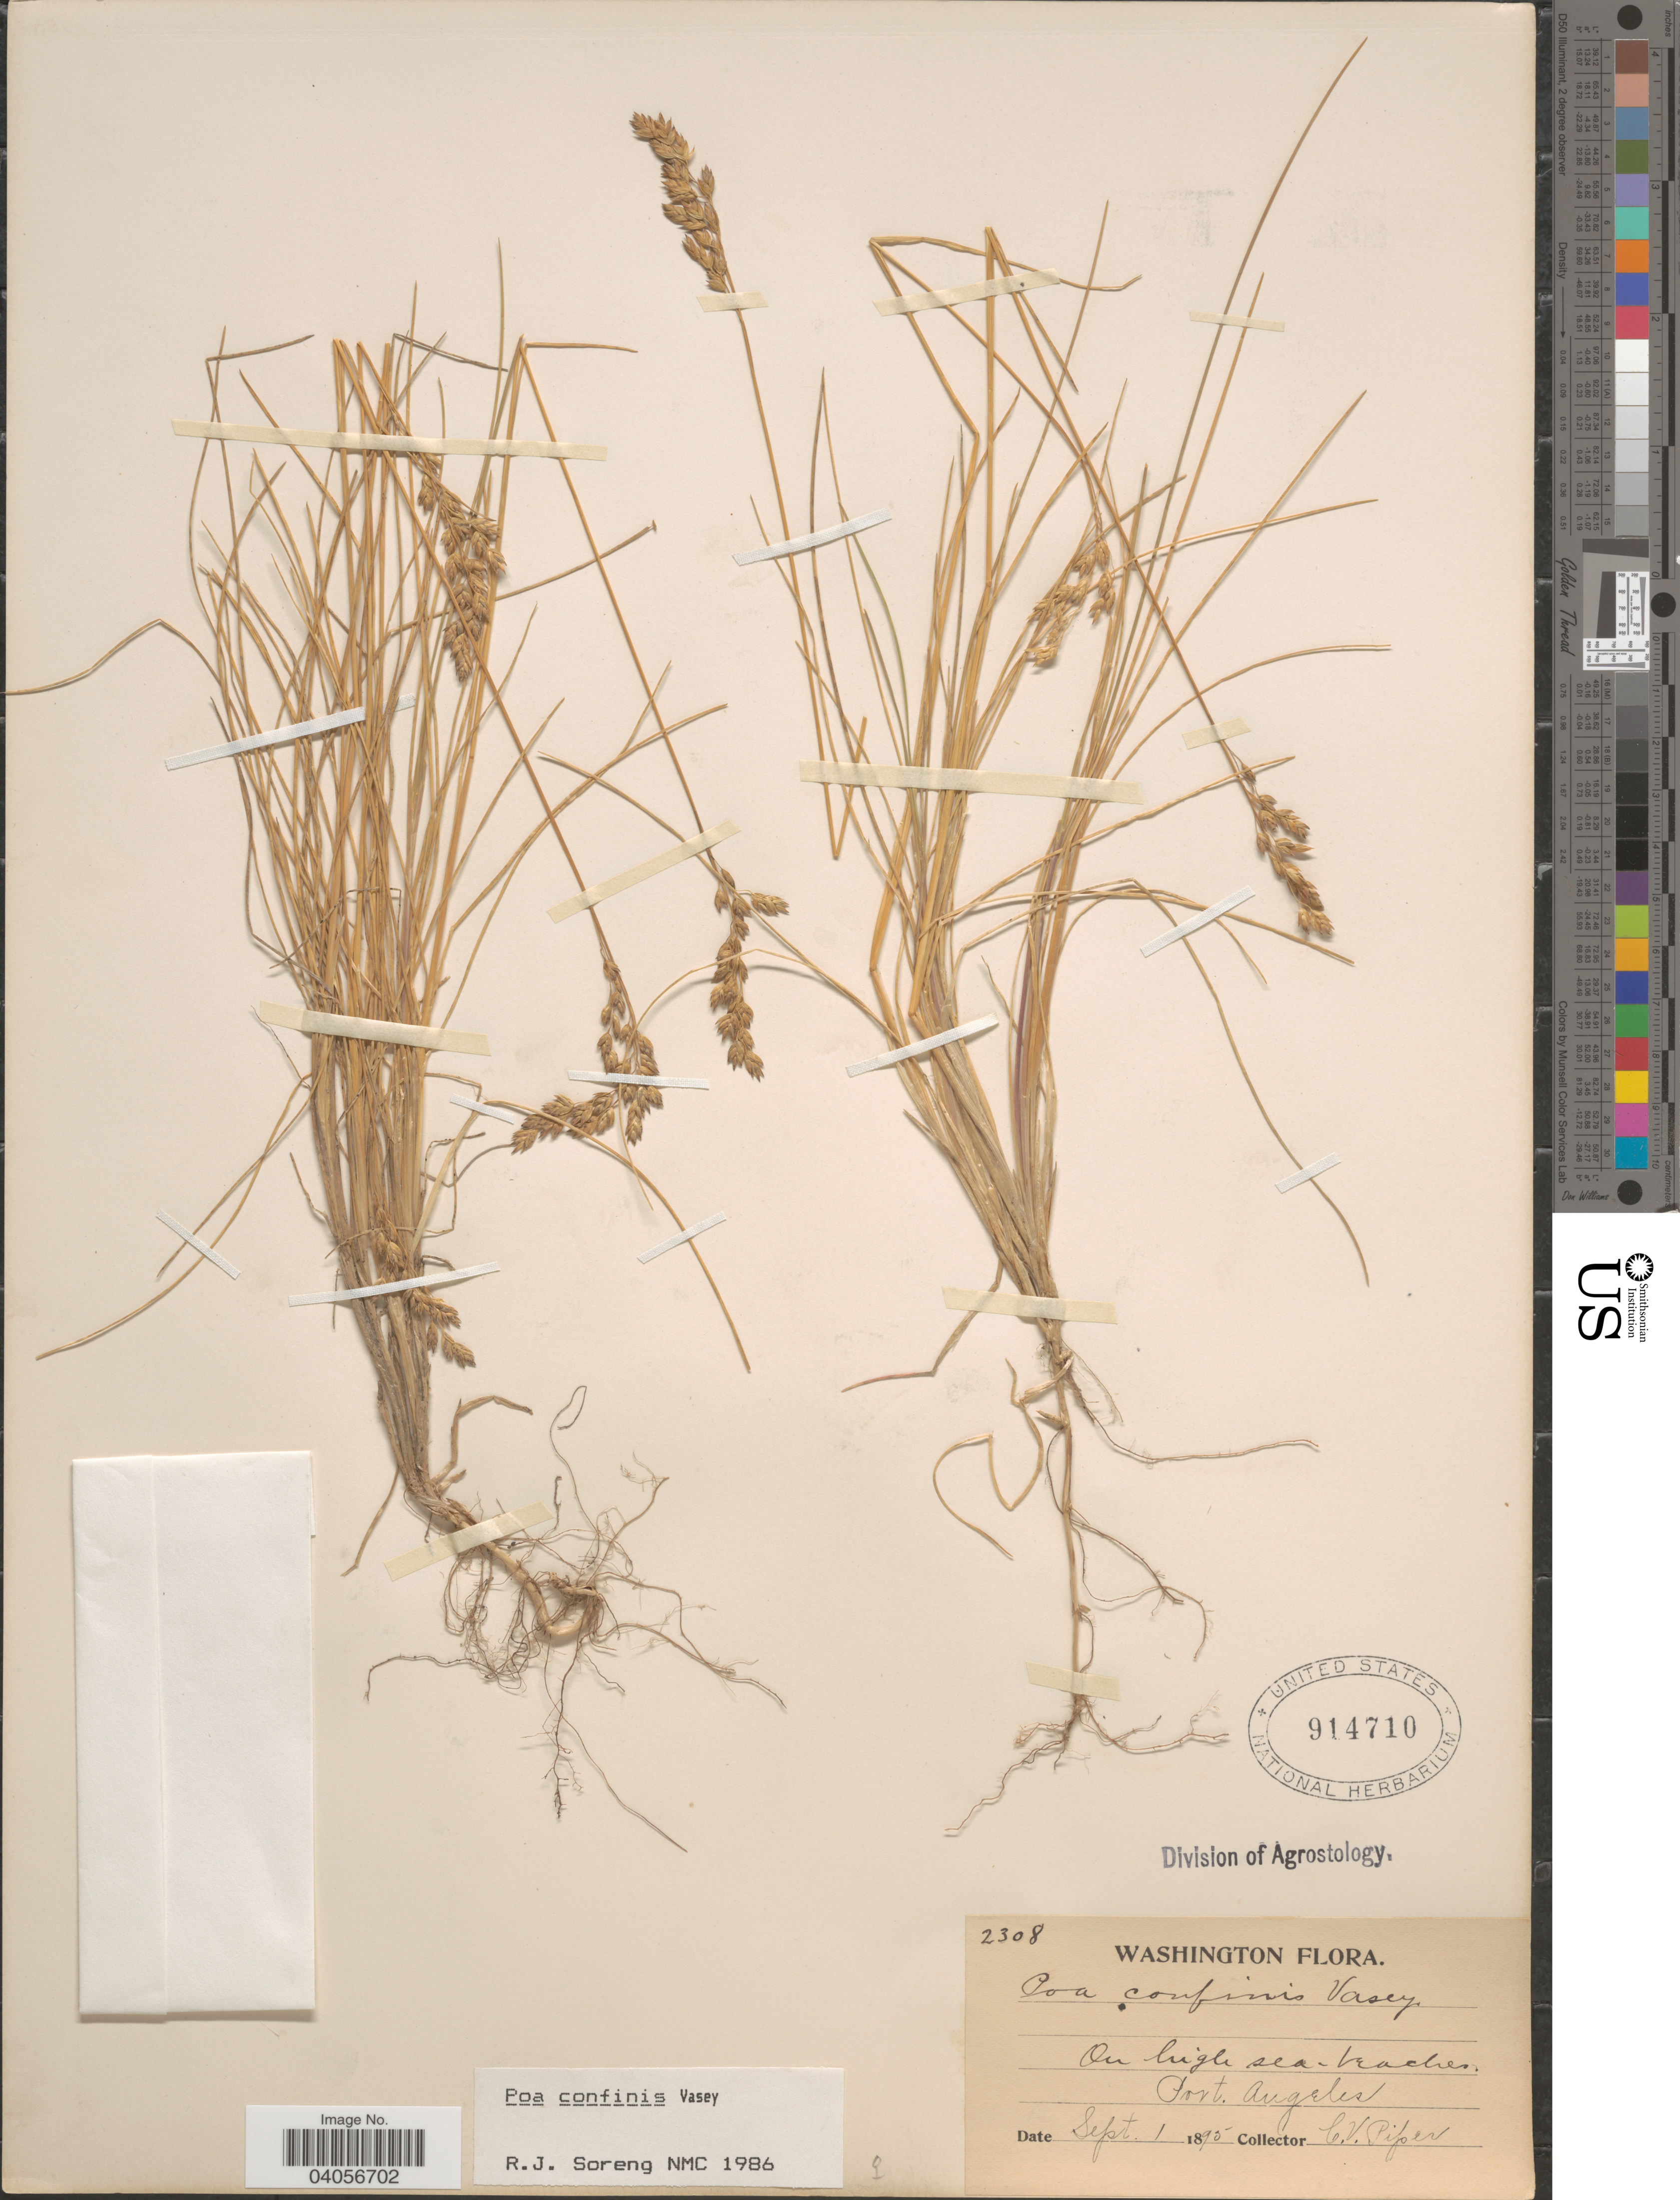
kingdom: Plantae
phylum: Tracheophyta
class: Liliopsida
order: Poales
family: Poaceae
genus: Poa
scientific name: Poa confinis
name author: Vasey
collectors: C. V. Piper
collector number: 2308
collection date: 1895-09-01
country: United States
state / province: Washington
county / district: Clallam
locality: On high sea beaches. Port Angeles.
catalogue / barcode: US 914710